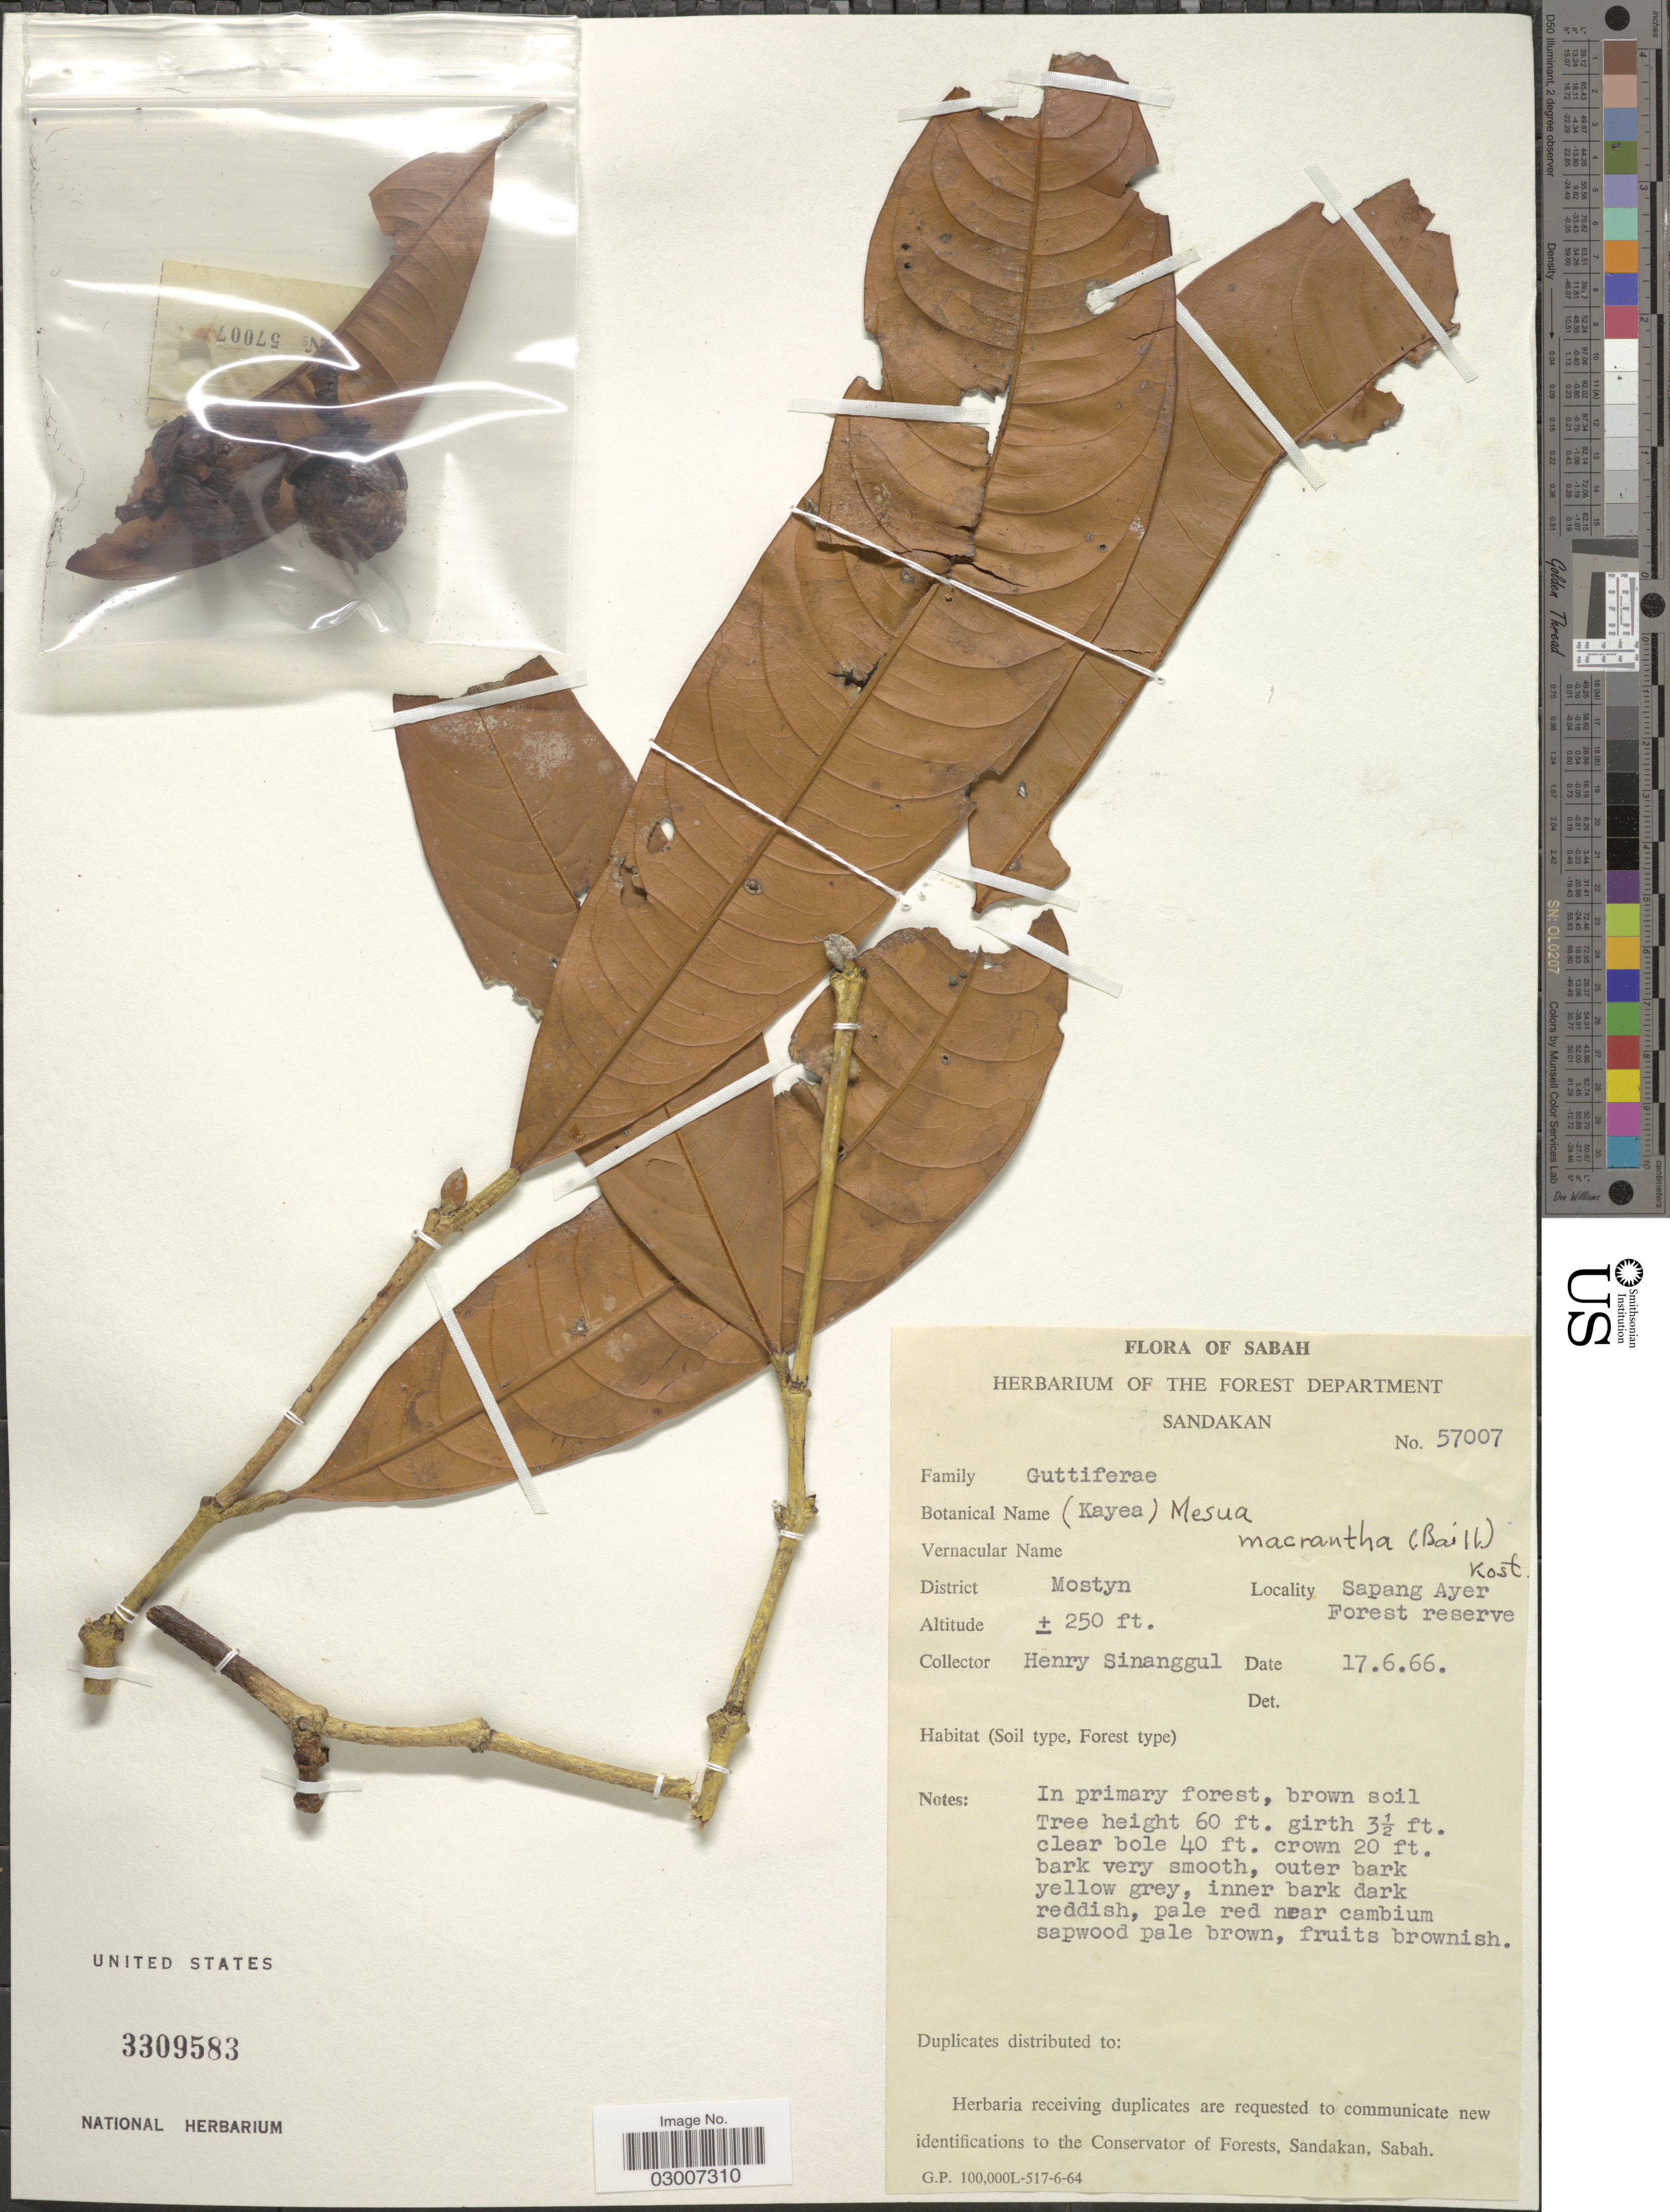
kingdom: Plantae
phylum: Tracheophyta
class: Magnoliopsida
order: Malpighiales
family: Calophyllaceae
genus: Mesua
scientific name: Mesua macrantha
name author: (Baill.) Kosterm.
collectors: H. Sinanggul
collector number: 57007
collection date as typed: Transcribed d/m/y: 17/6/66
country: Malaysia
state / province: Sabah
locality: District Mostyn. Sapang Ayer Forest reserve.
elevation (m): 76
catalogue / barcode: US 3309583